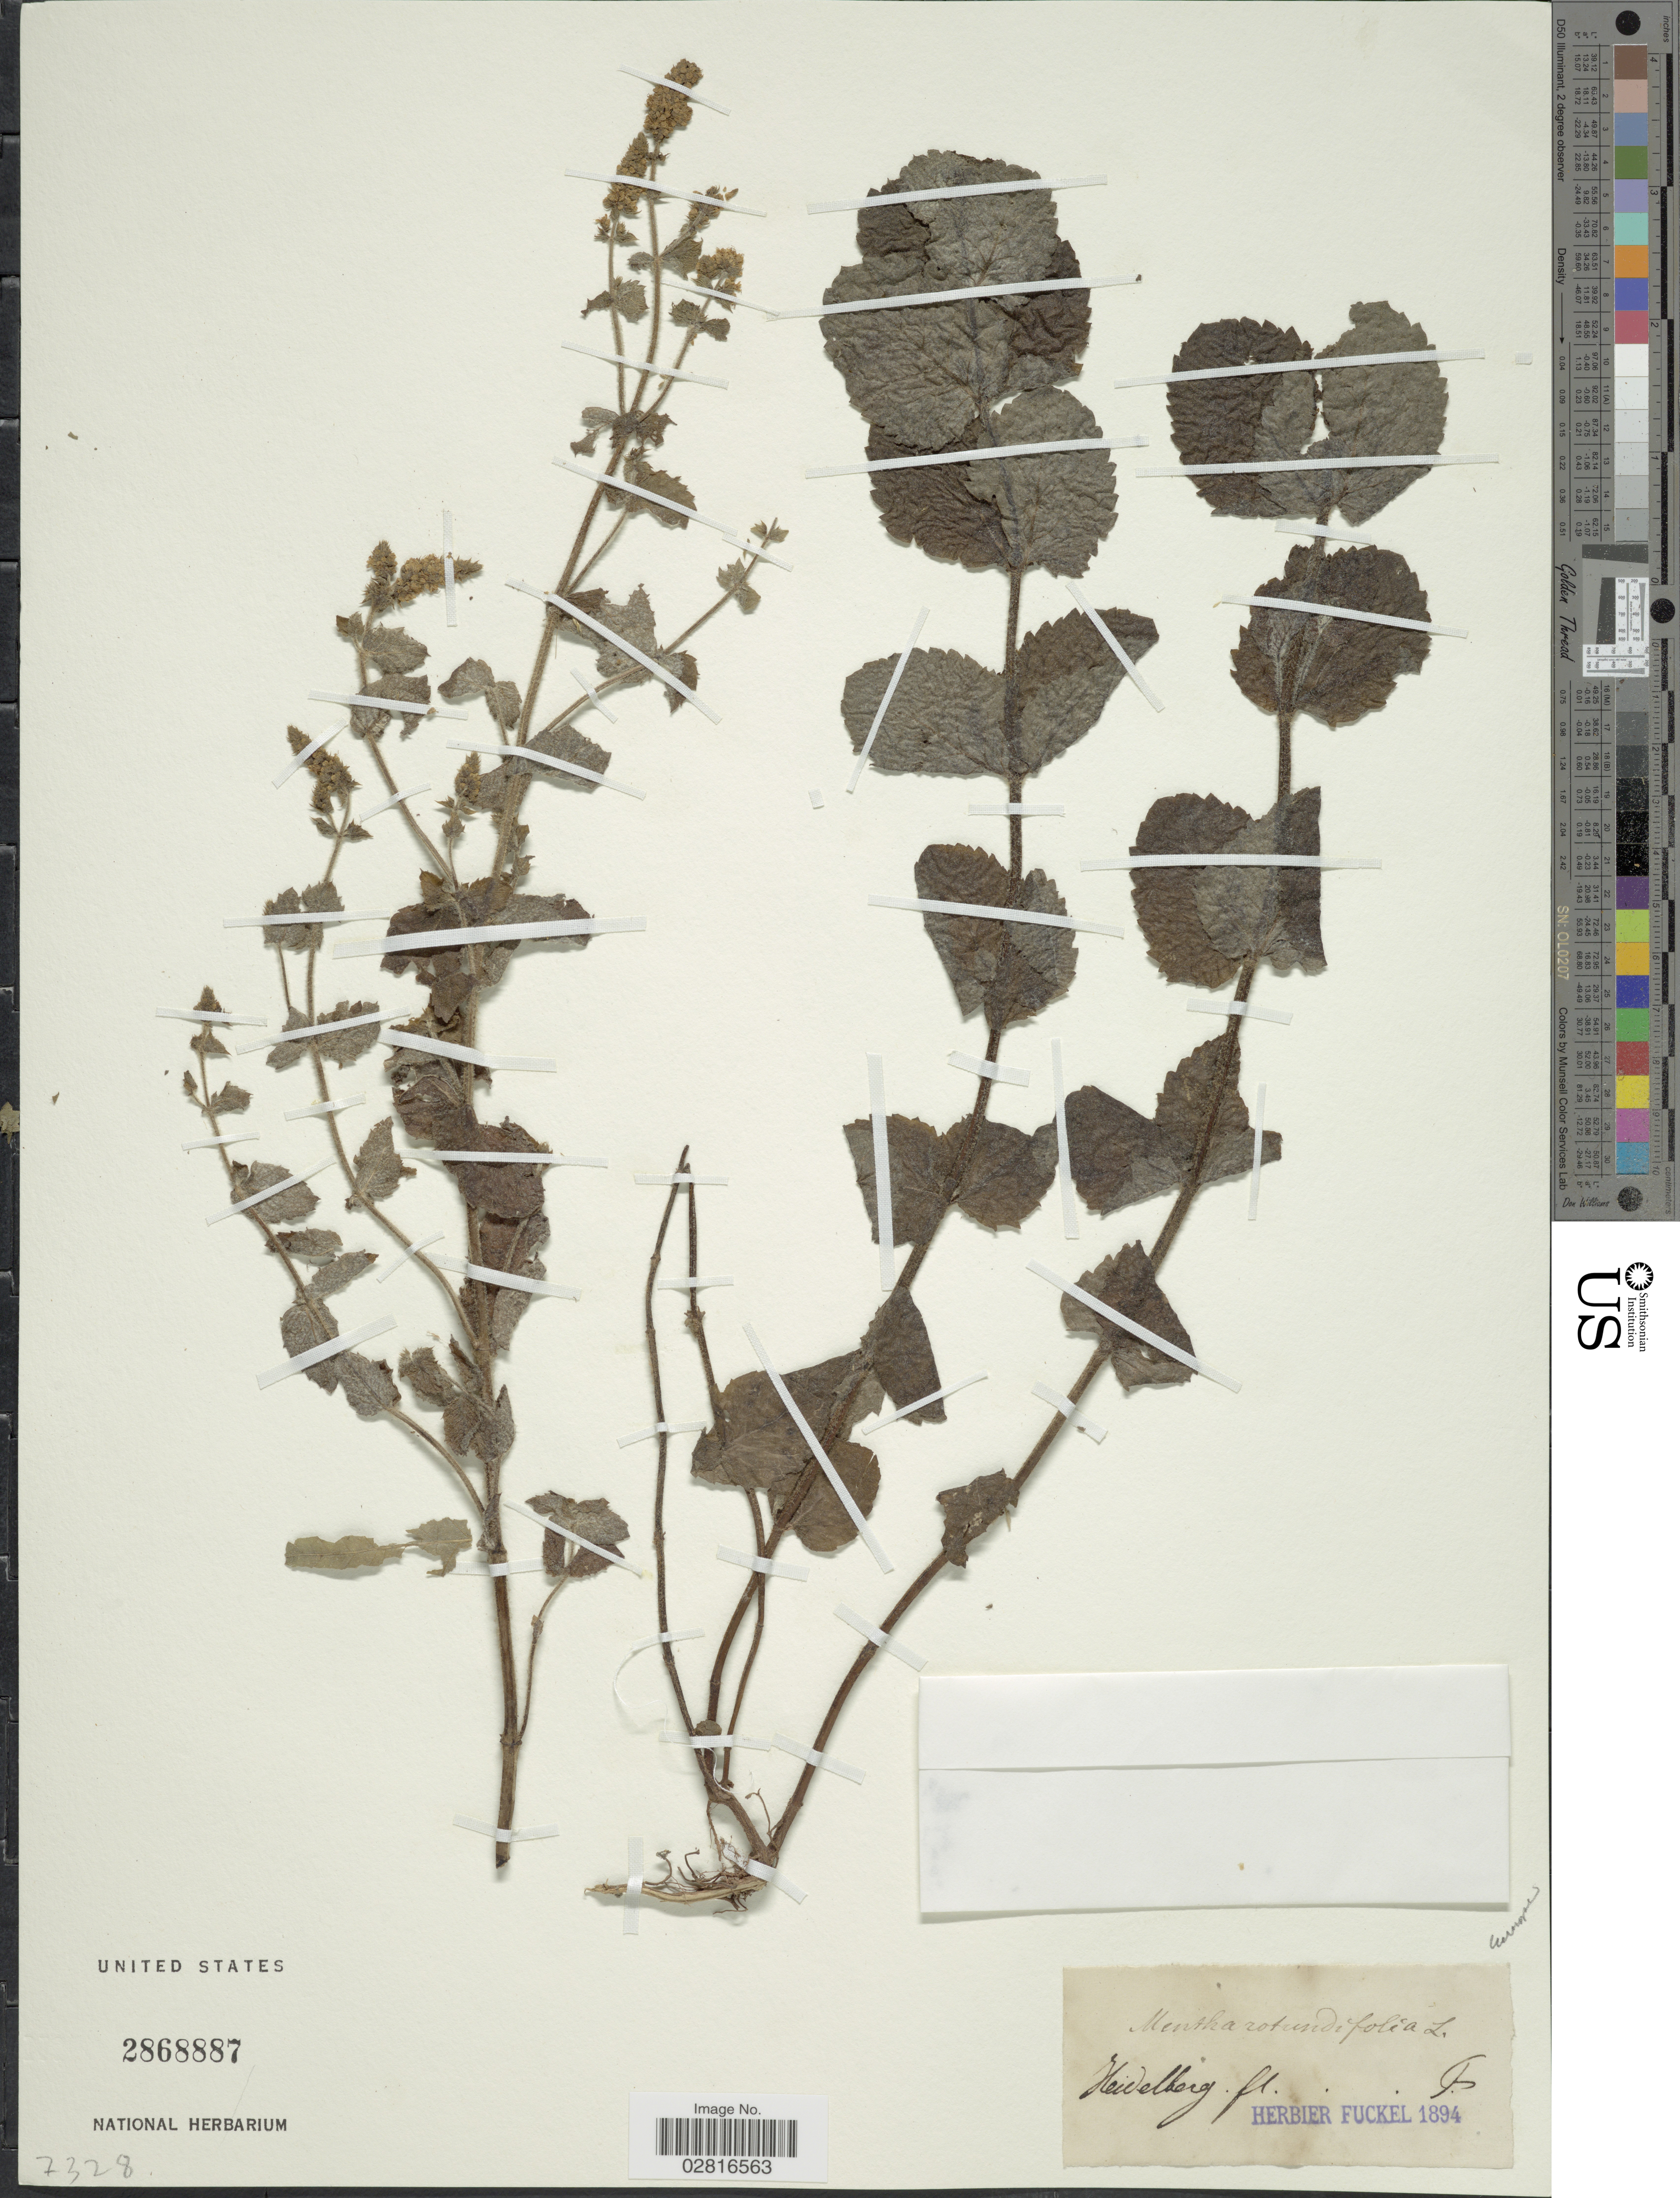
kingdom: Plantae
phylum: Tracheophyta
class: Magnoliopsida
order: Lamiales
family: Lamiaceae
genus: Mentha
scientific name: Mentha rotundifolia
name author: (L.) Huds.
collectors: Ex herb. Fuckel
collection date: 1894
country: Germany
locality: Europe. Heidelberg.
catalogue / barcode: US 2868887